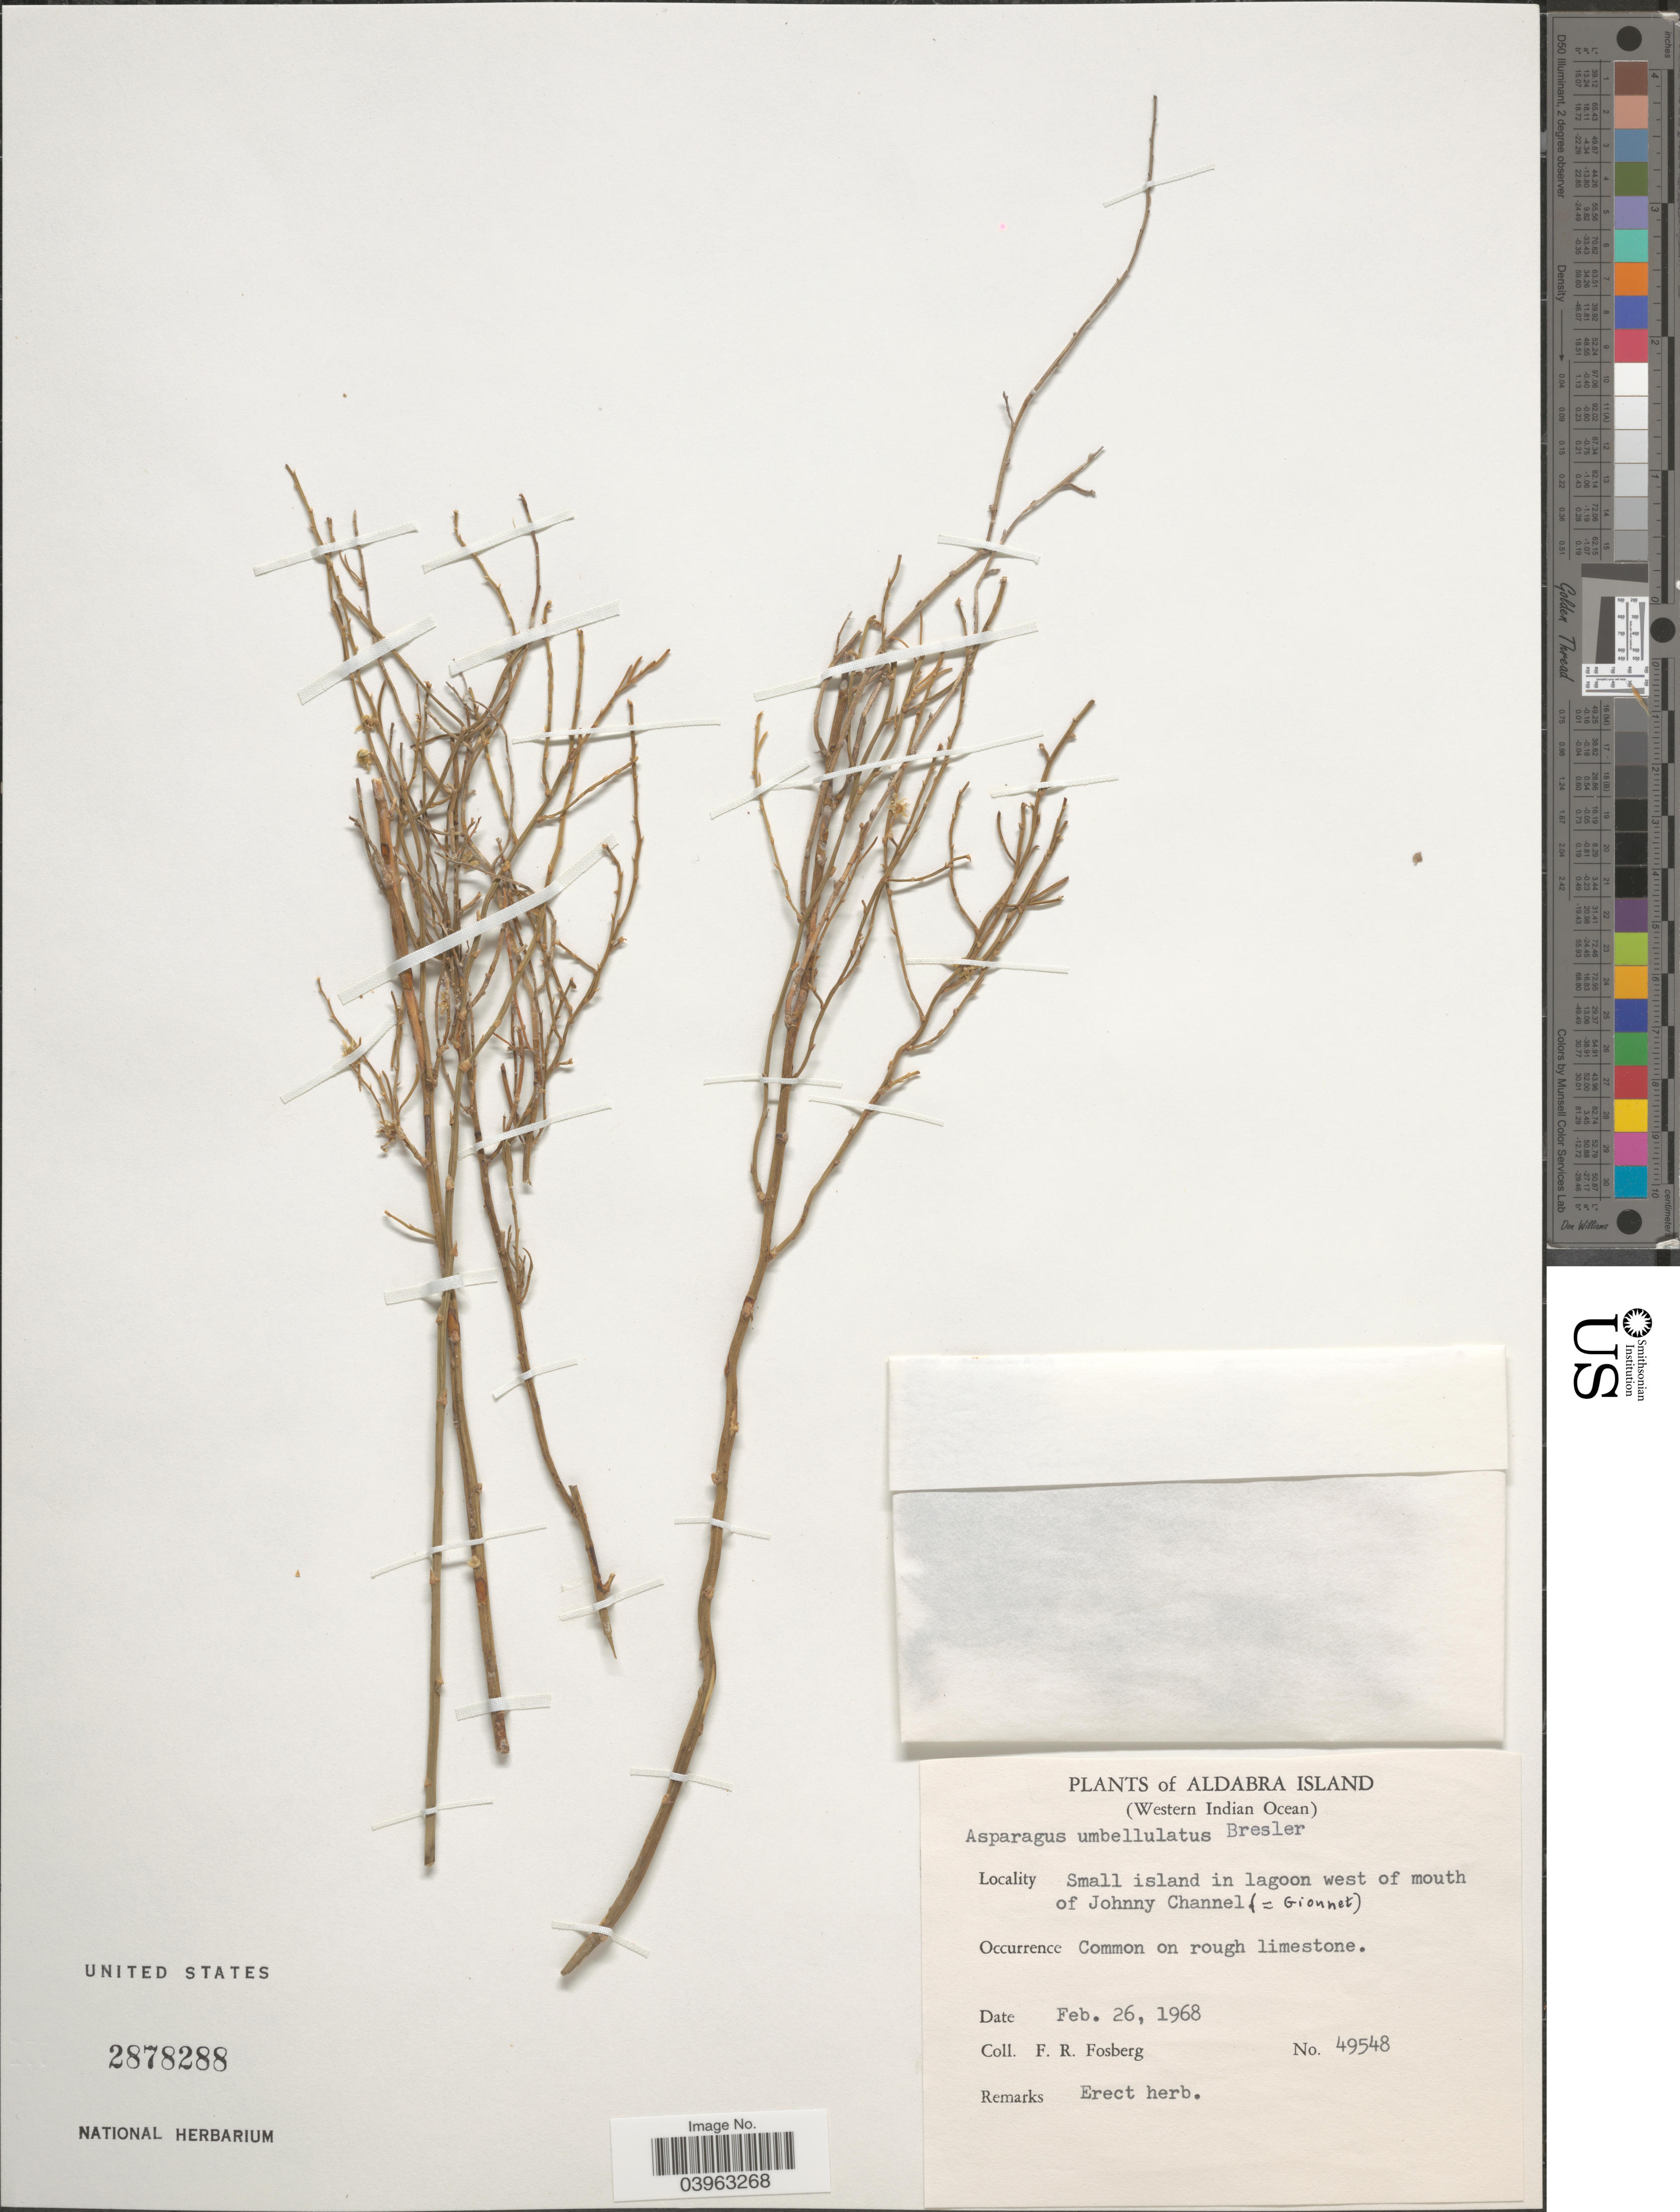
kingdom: Plantae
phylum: Tracheophyta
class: Liliopsida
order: Asparagales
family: Asparagaceae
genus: Asparagus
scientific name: Asparagus umbellatus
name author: Link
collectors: F. R. Fosberg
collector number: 49548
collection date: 1968-02-26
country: Seychelles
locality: Aldabra Island (Western Indian Ocean). Small island in lagoon west of mouth of Johnny Channel (=Gionnet).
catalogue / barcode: US 2878288